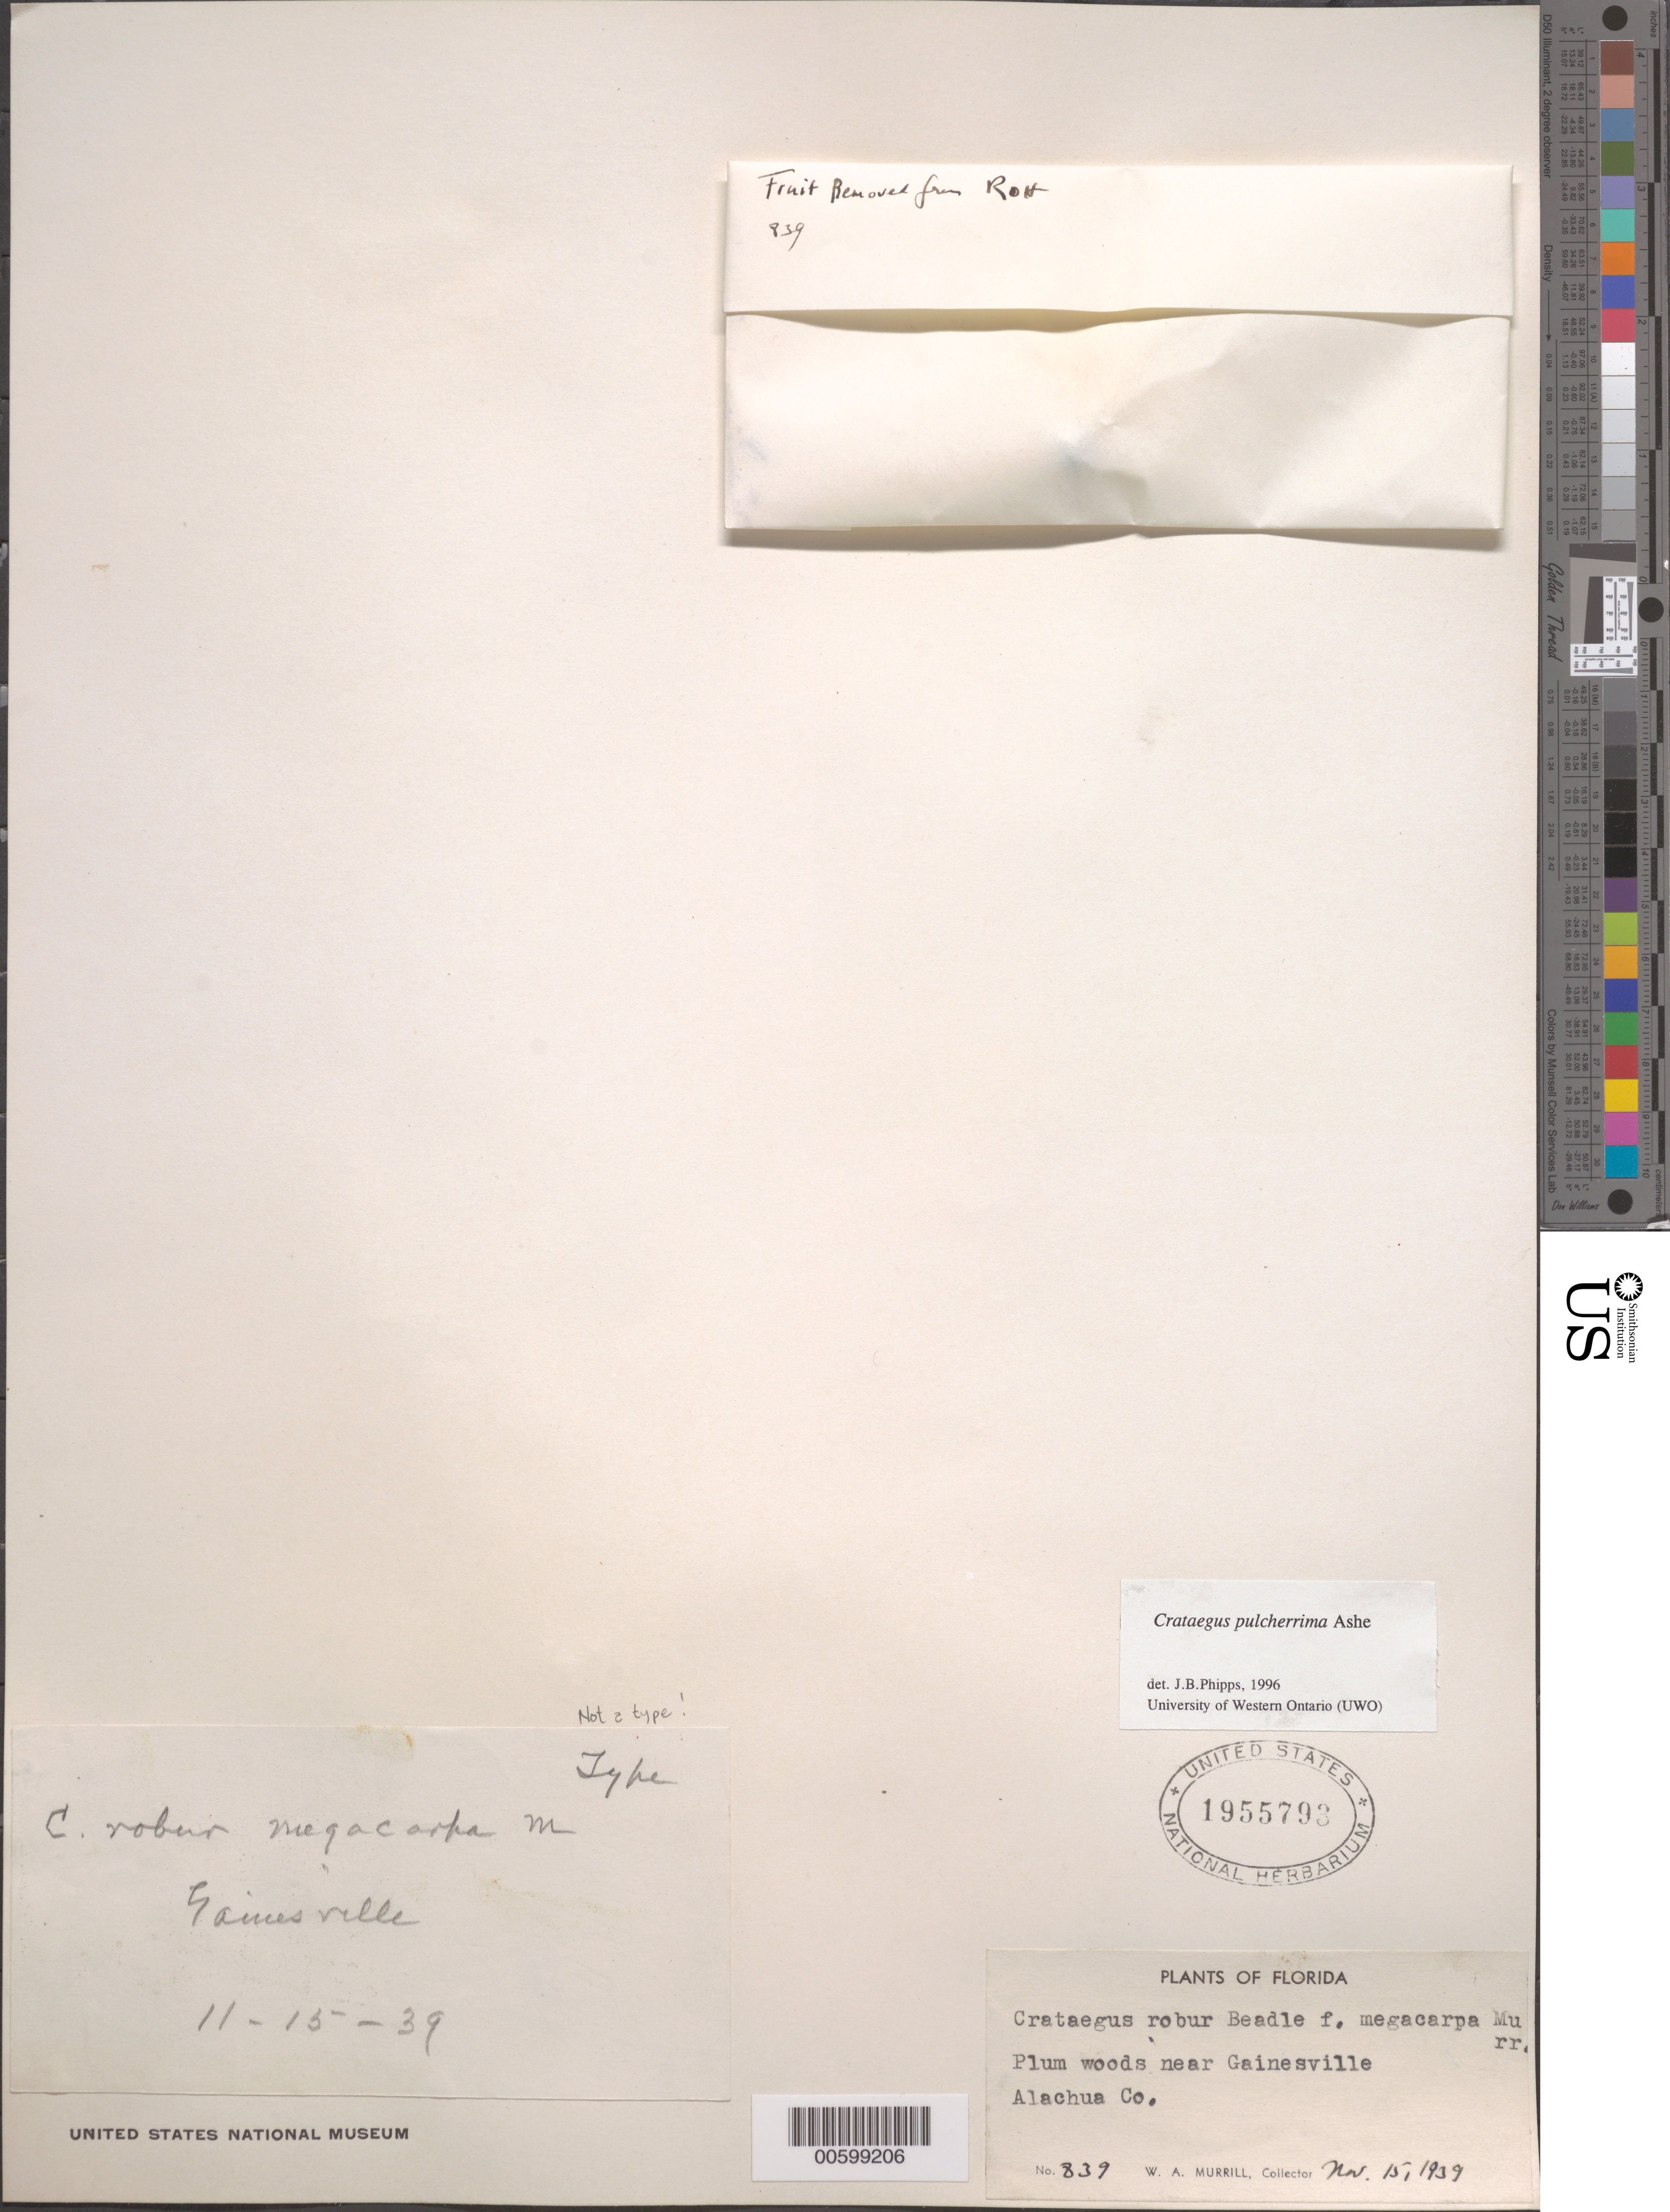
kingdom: Plantae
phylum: Tracheophyta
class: Magnoliopsida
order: Rosales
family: Rosaceae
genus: Crataegus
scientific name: Crataegus pruinosa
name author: (H.L. Wendl.) K. Koch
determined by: Phipps, James B., (UWO), University of Western Ontario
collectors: W. A. Murrill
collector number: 839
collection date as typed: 15 Nov 1939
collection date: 1939-11-15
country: United States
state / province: Florida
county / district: Alachua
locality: Plum woods near Gainesville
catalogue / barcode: US 1955762